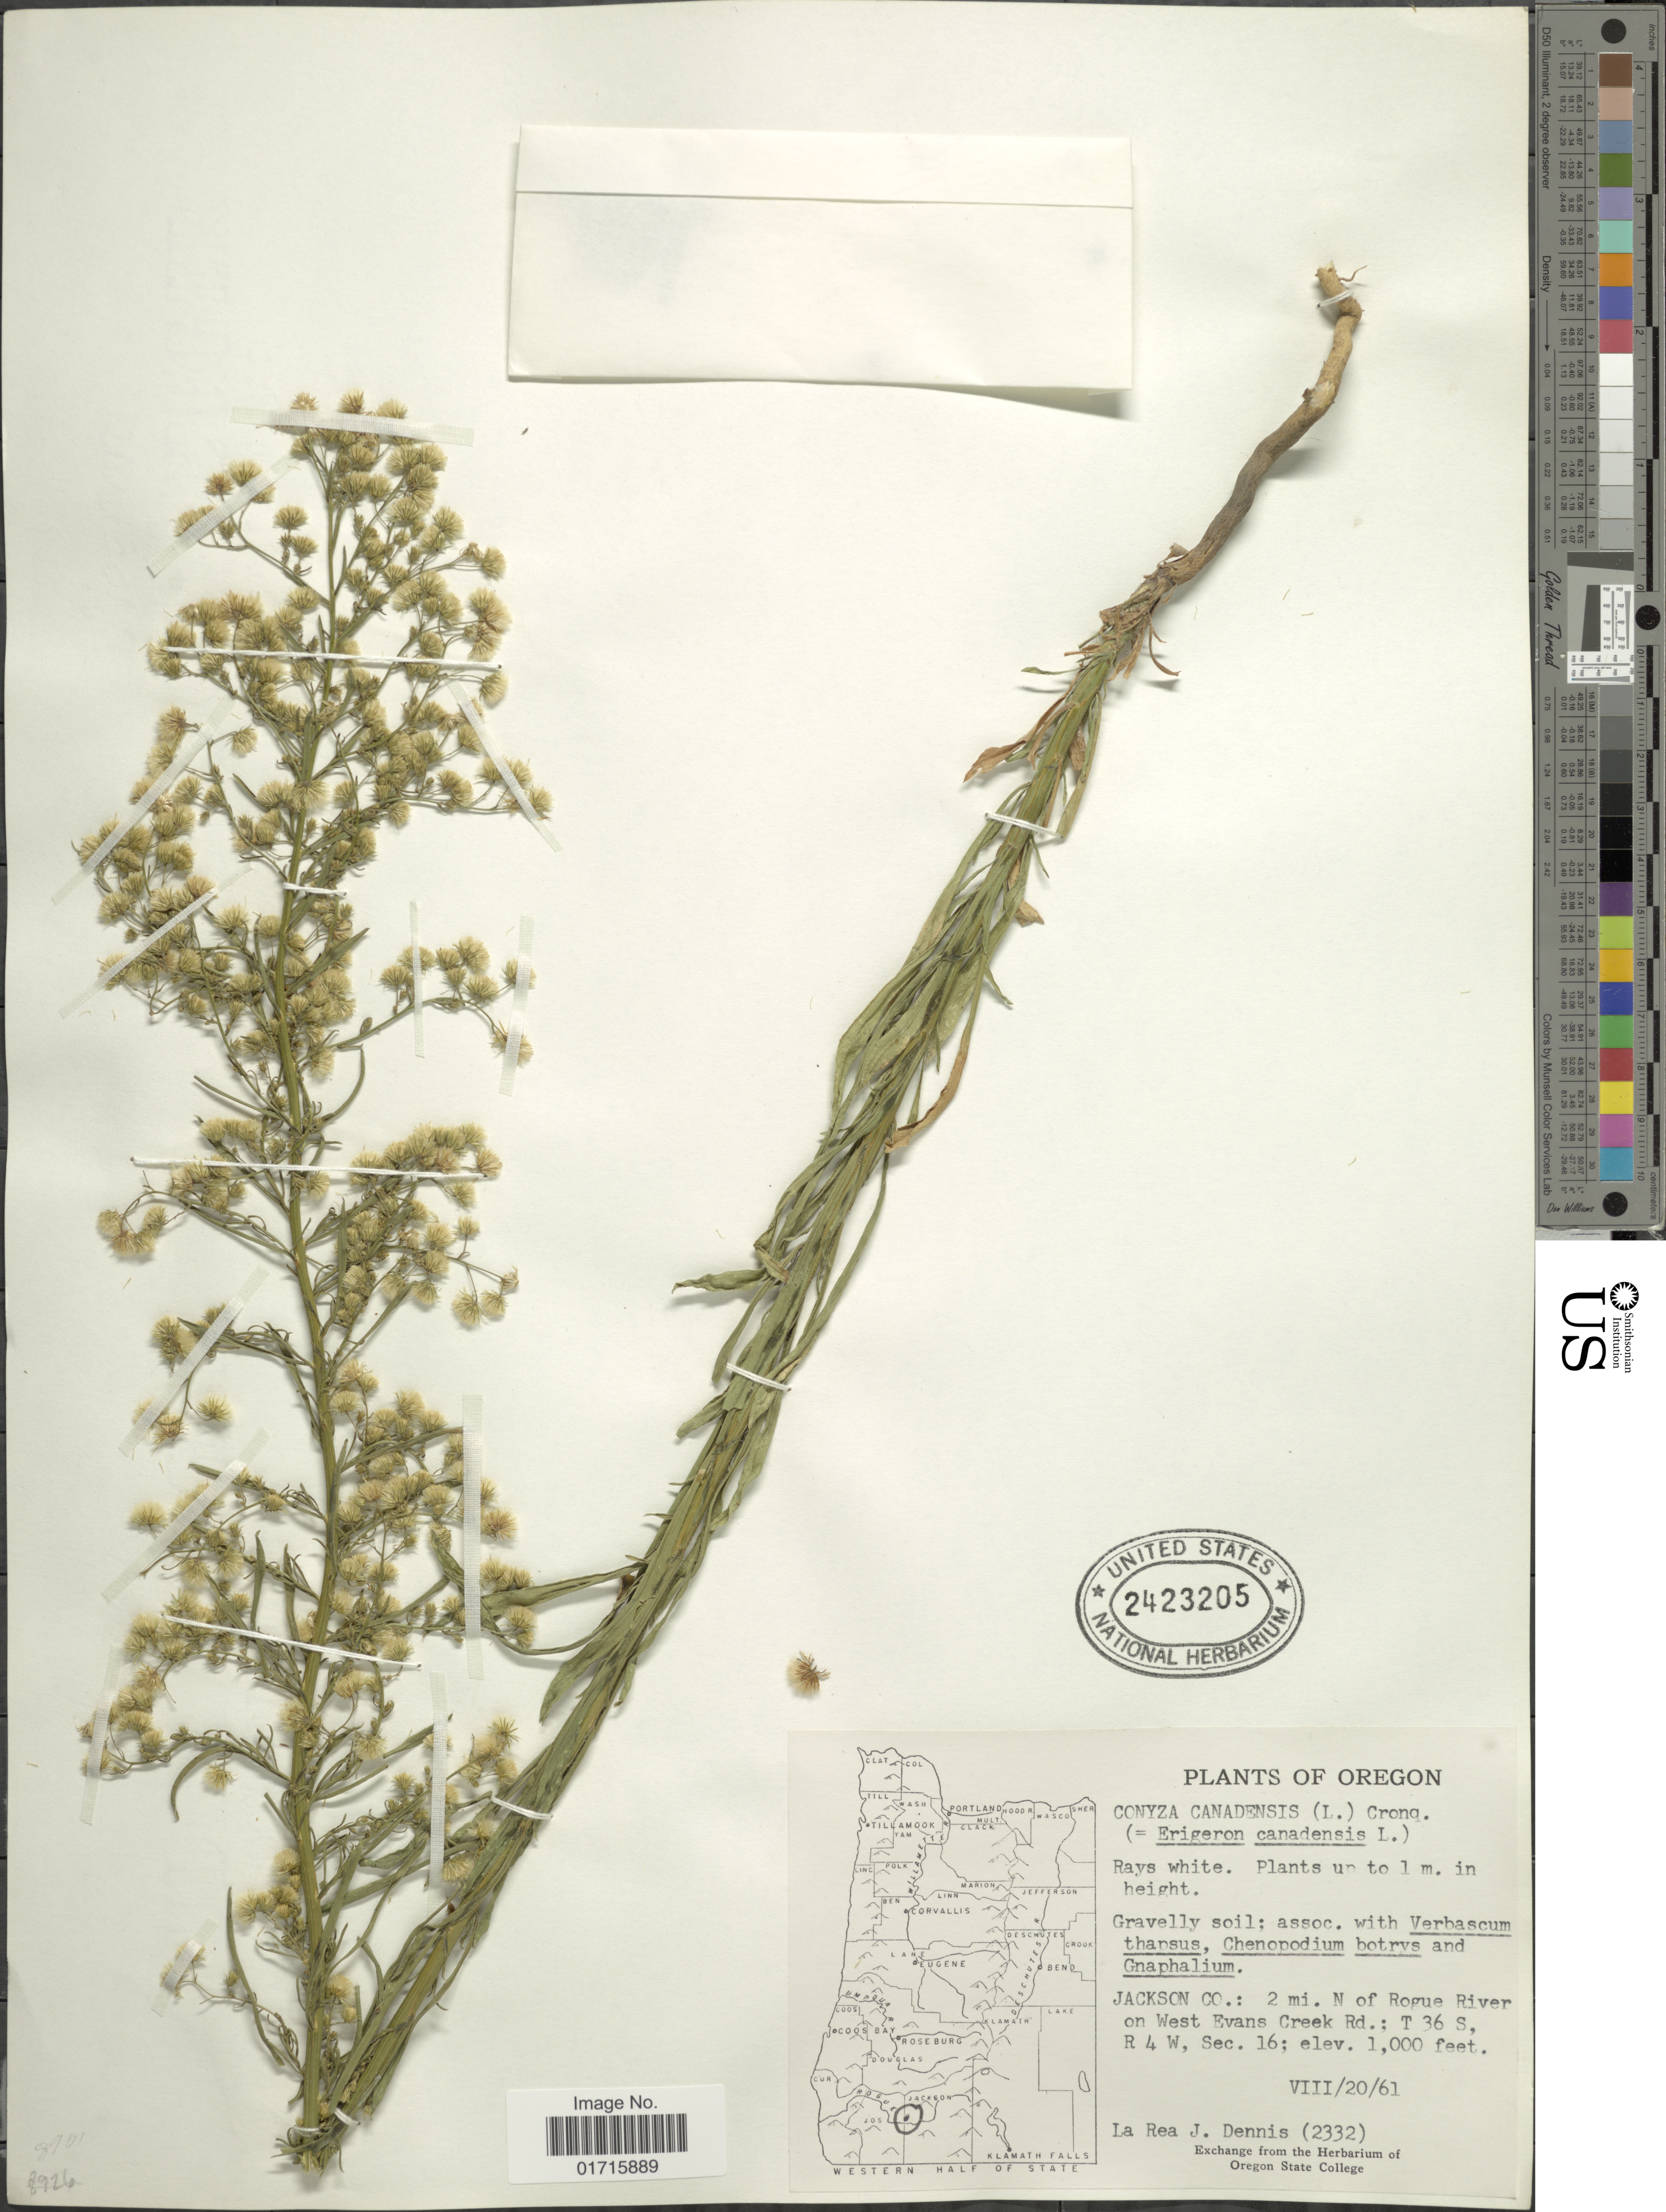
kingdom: Plantae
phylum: Tracheophyta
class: Magnoliopsida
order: Asterales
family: Asteraceae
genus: Conyza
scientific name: Conyza canadensis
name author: (L.) Cronq.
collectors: L. Dennis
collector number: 2332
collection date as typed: Transcribed d/m/y: 20/8/61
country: United States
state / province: Oregon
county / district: Jackson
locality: Oregon. Jackson Co.: 2 mi. N of Rogue River on West Evans Creek Rd.; T 36 S, R 4 W, Sec. 16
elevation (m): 305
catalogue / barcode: US 2423205